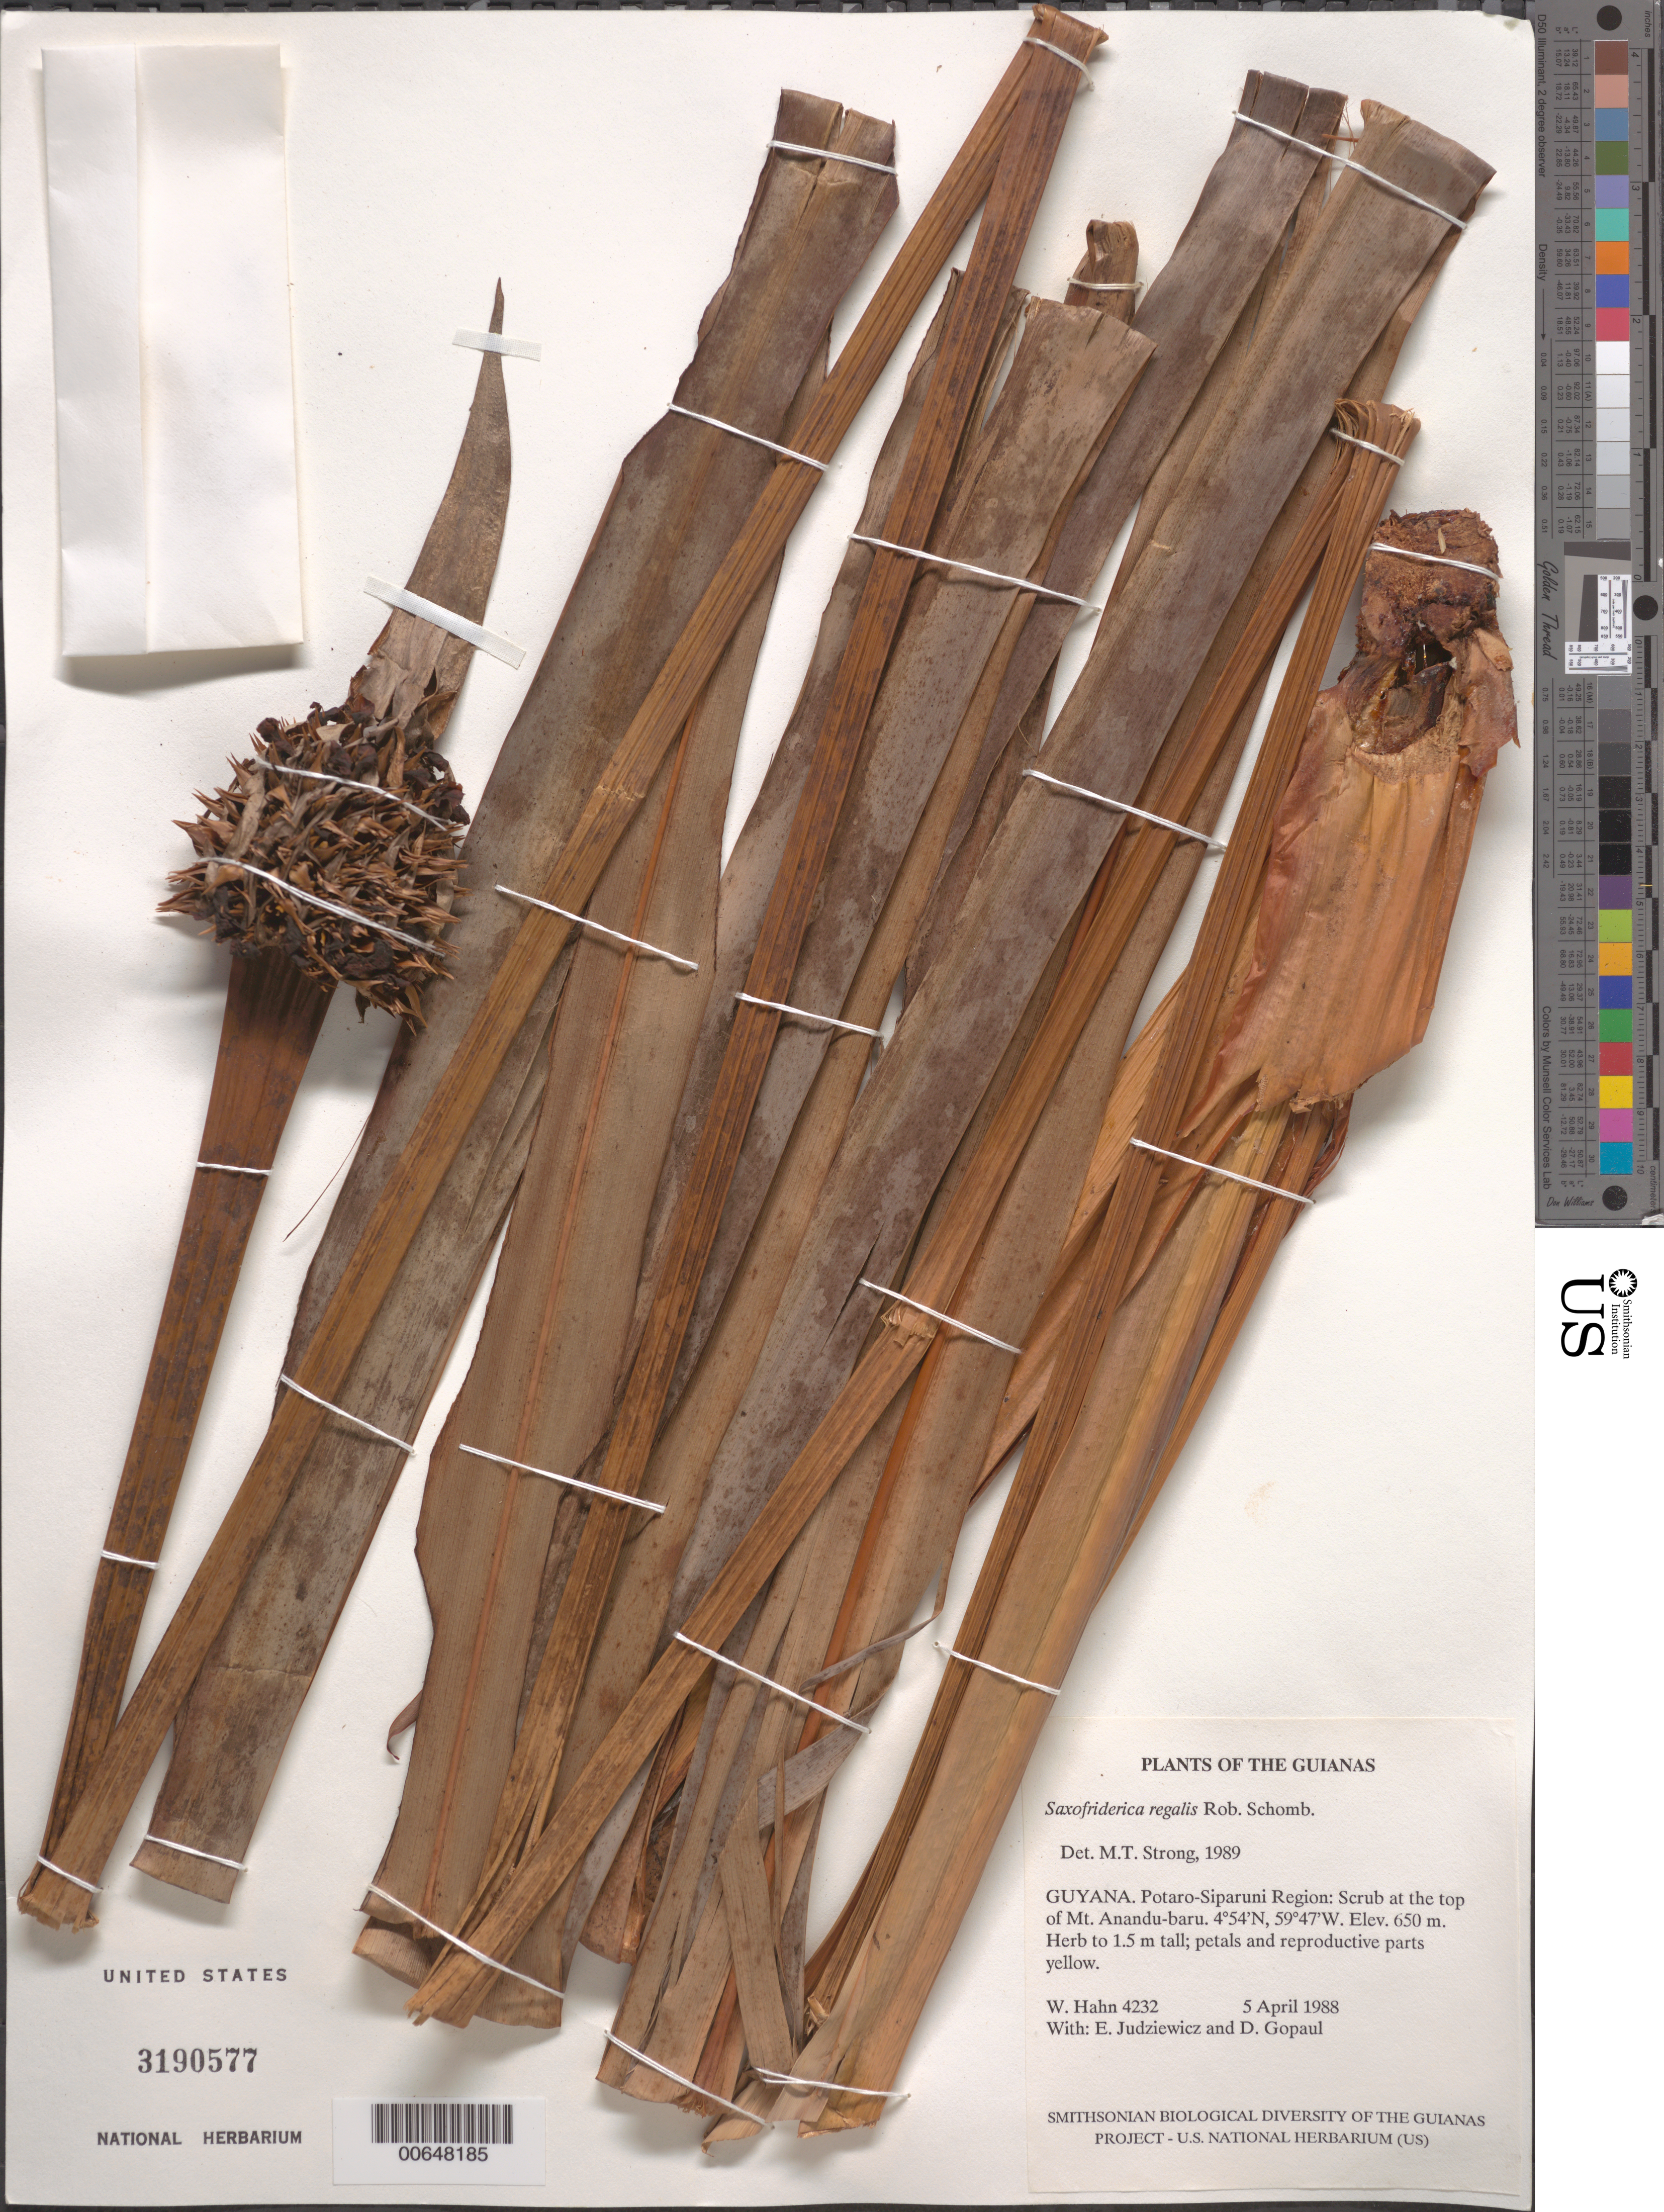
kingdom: Plantae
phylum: Tracheophyta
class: Liliopsida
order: Poales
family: Rapateaceae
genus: Saxofridericia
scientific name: Saxofridericia regalis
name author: R.H. Schomb.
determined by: Strong, M. T., (US), Smithsonian Institution - National Museum of Natural History (UNITED STATES)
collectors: W. Hahn, E. J. Judziewicz & D. Gopaul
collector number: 4232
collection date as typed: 5 April 1988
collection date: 1988-04-05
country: Guyana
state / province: Potaro-Siparuni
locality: Top of Mt. Anandu-baru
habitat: Scrub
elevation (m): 650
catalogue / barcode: US 3190577